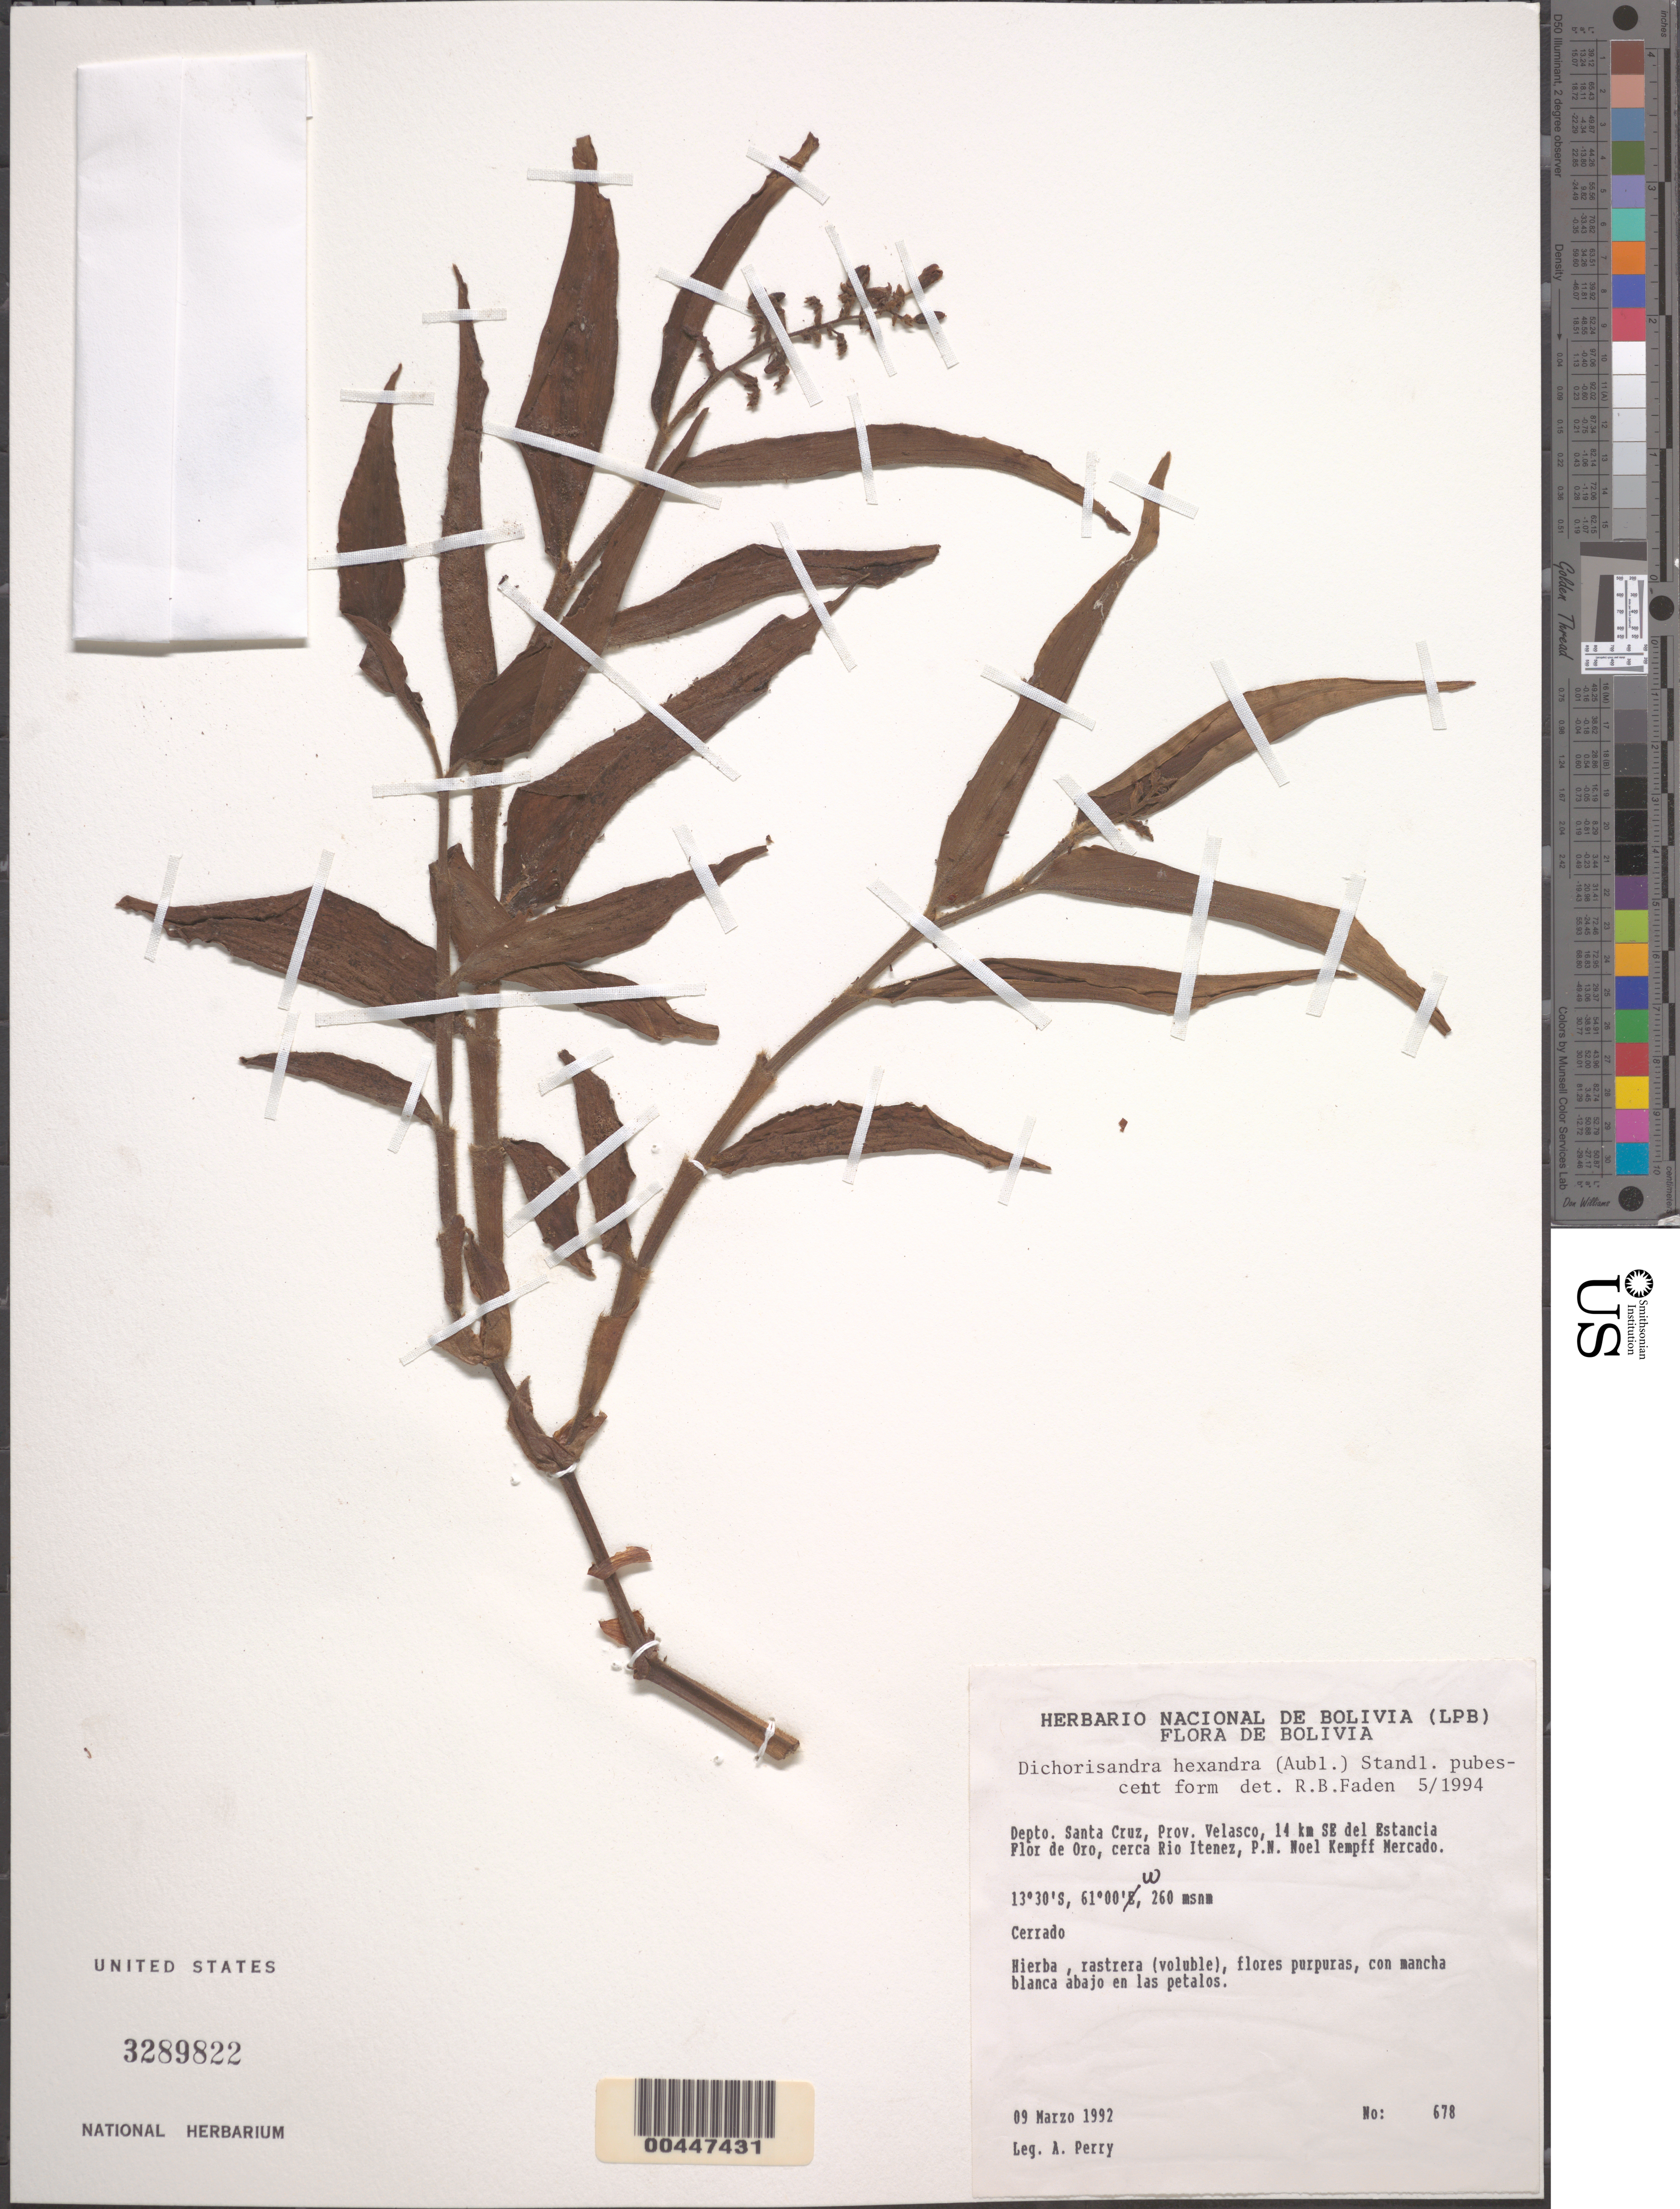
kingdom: Plantae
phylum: Tracheophyta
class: Liliopsida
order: Commelinales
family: Commelinaceae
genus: Dichorisandra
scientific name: Dichorisandra hexandra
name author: (Aubl.) Standl.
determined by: Faden, Robert B., (US), Smithsonian Institution - National Museum of Natural History (UNITED STATES)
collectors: A. Perry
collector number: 678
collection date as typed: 09 Mar 1992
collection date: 1992-03-09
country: Bolivia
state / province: Santa Cruz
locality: Valasco, Prov. flora de Oro, Cerca Rio Itenez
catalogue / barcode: US 3289822